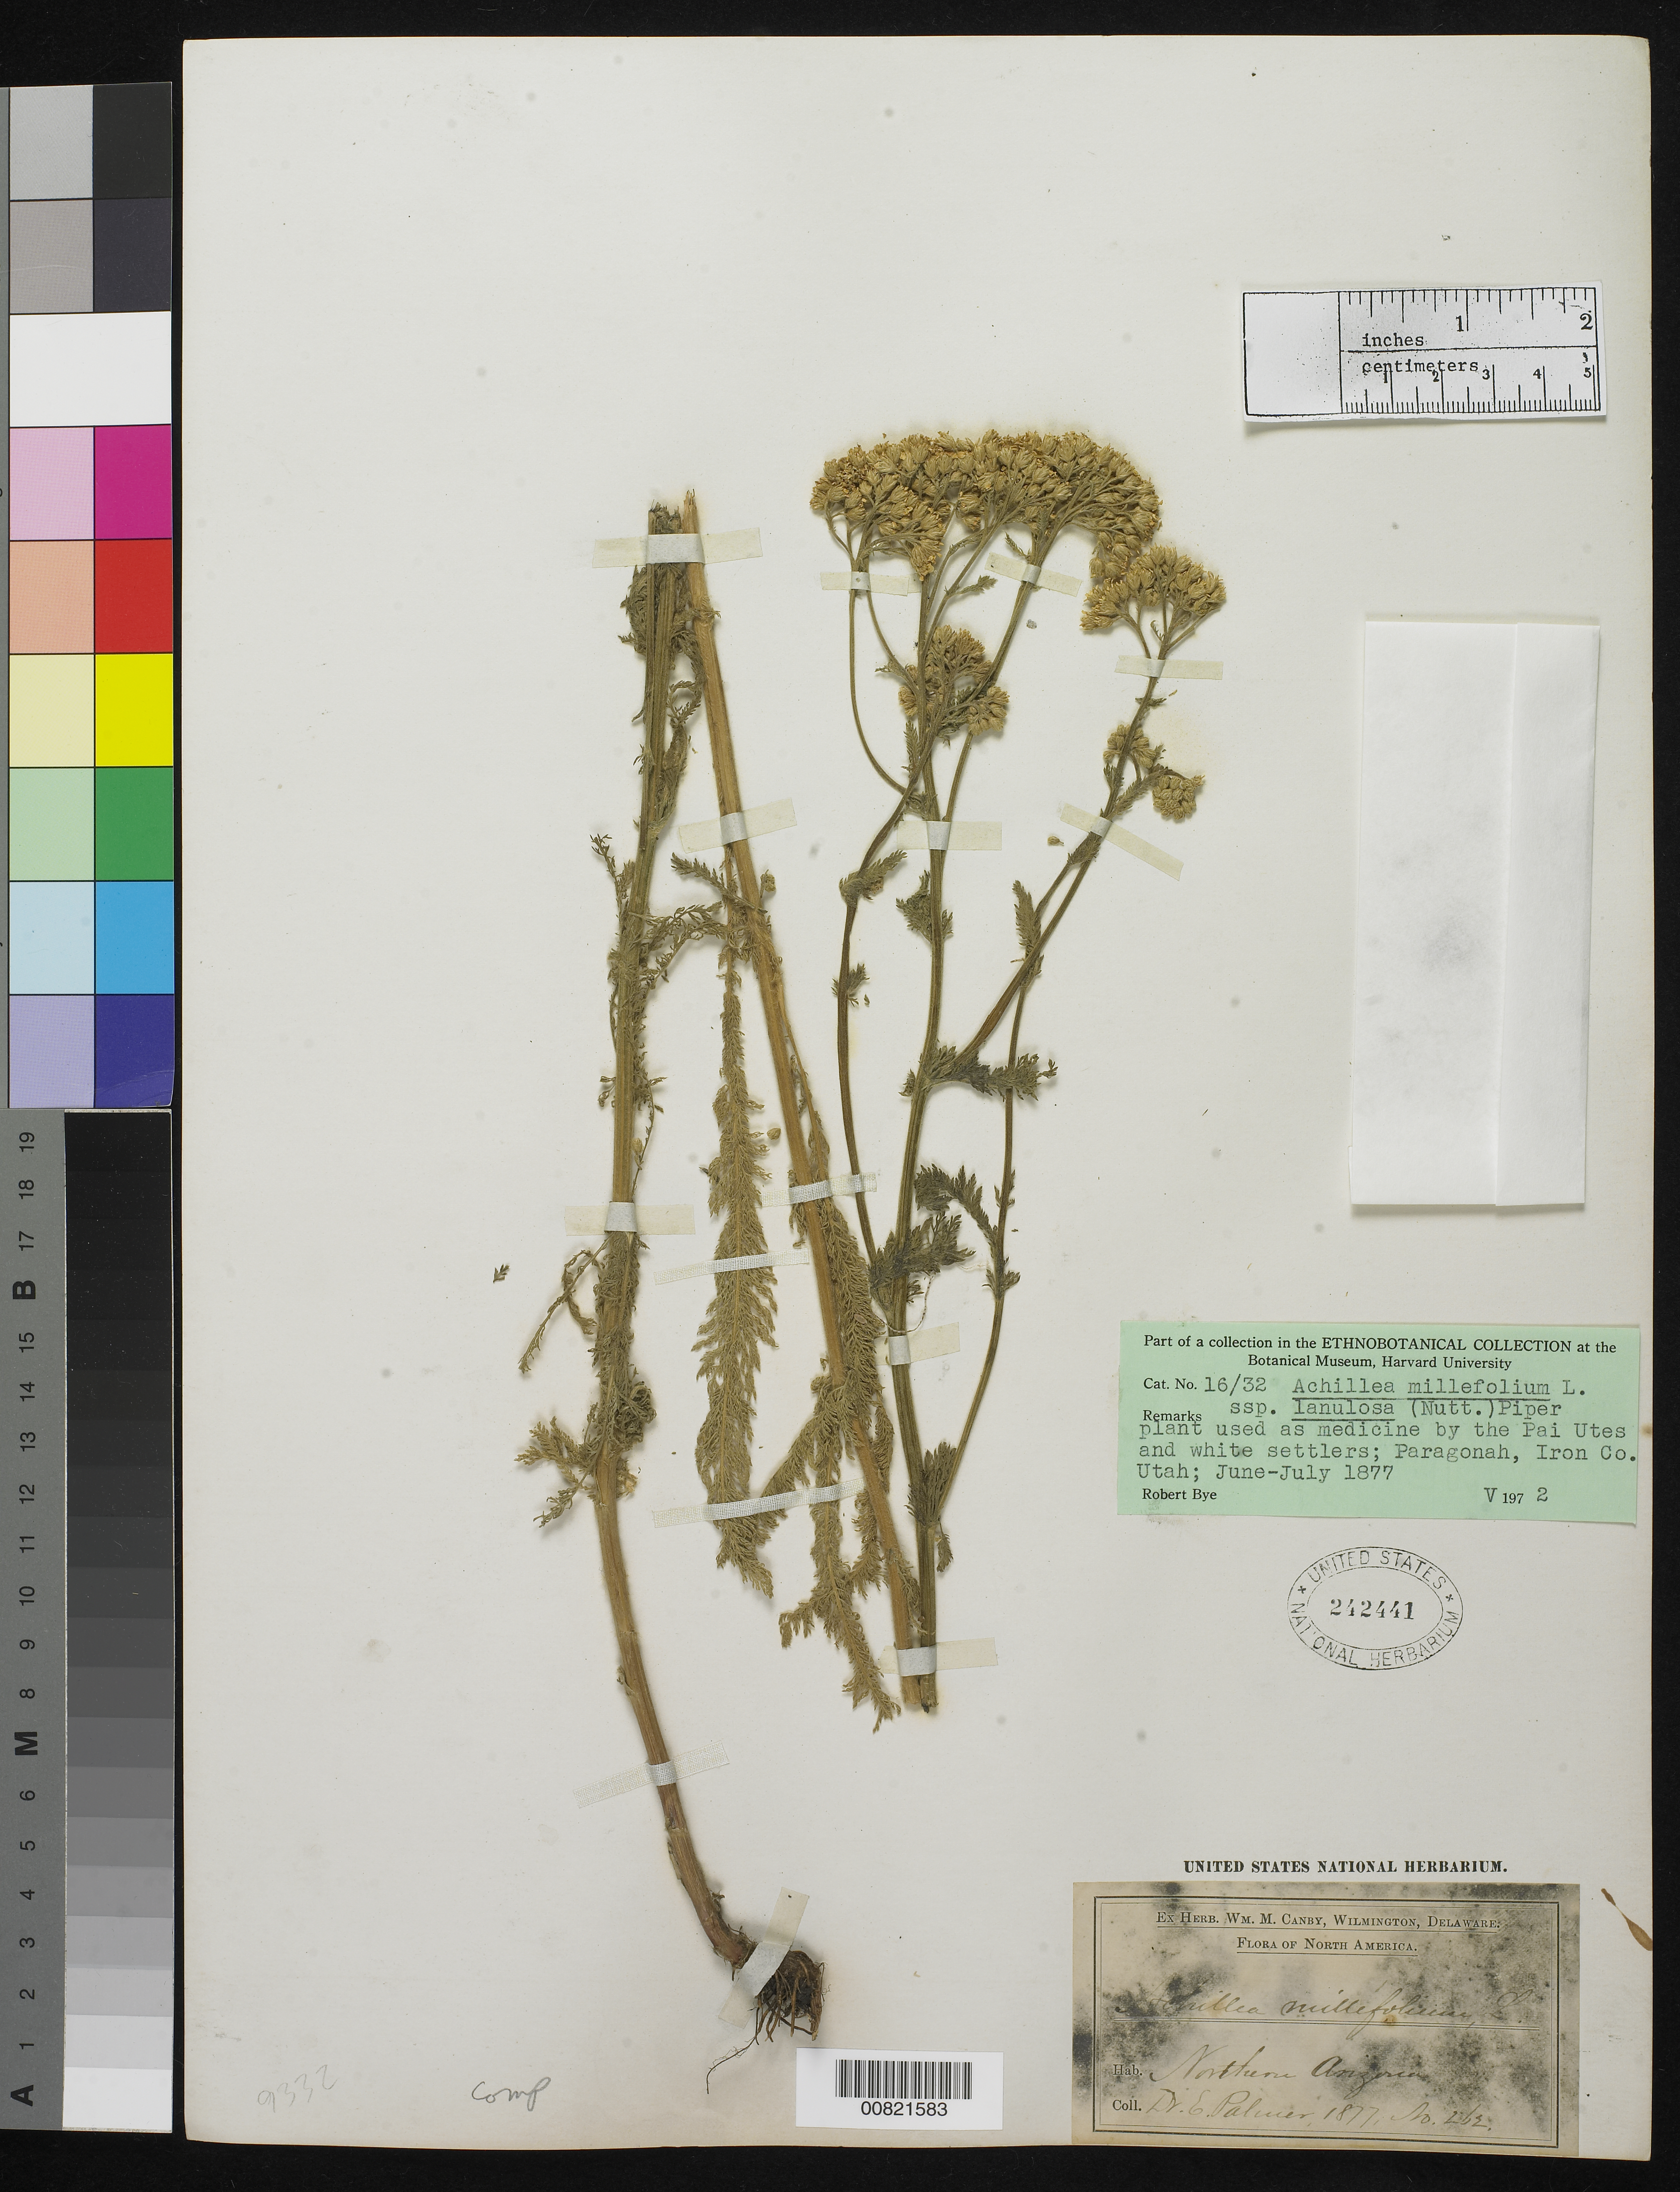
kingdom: Plantae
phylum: Tracheophyta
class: Magnoliopsida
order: Asterales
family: Asteraceae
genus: Achillea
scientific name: Achillea millefolium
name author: L.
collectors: E. Palmer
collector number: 262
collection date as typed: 1877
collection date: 1877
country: United States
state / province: Arizona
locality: Northern Arizona.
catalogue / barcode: US 242441